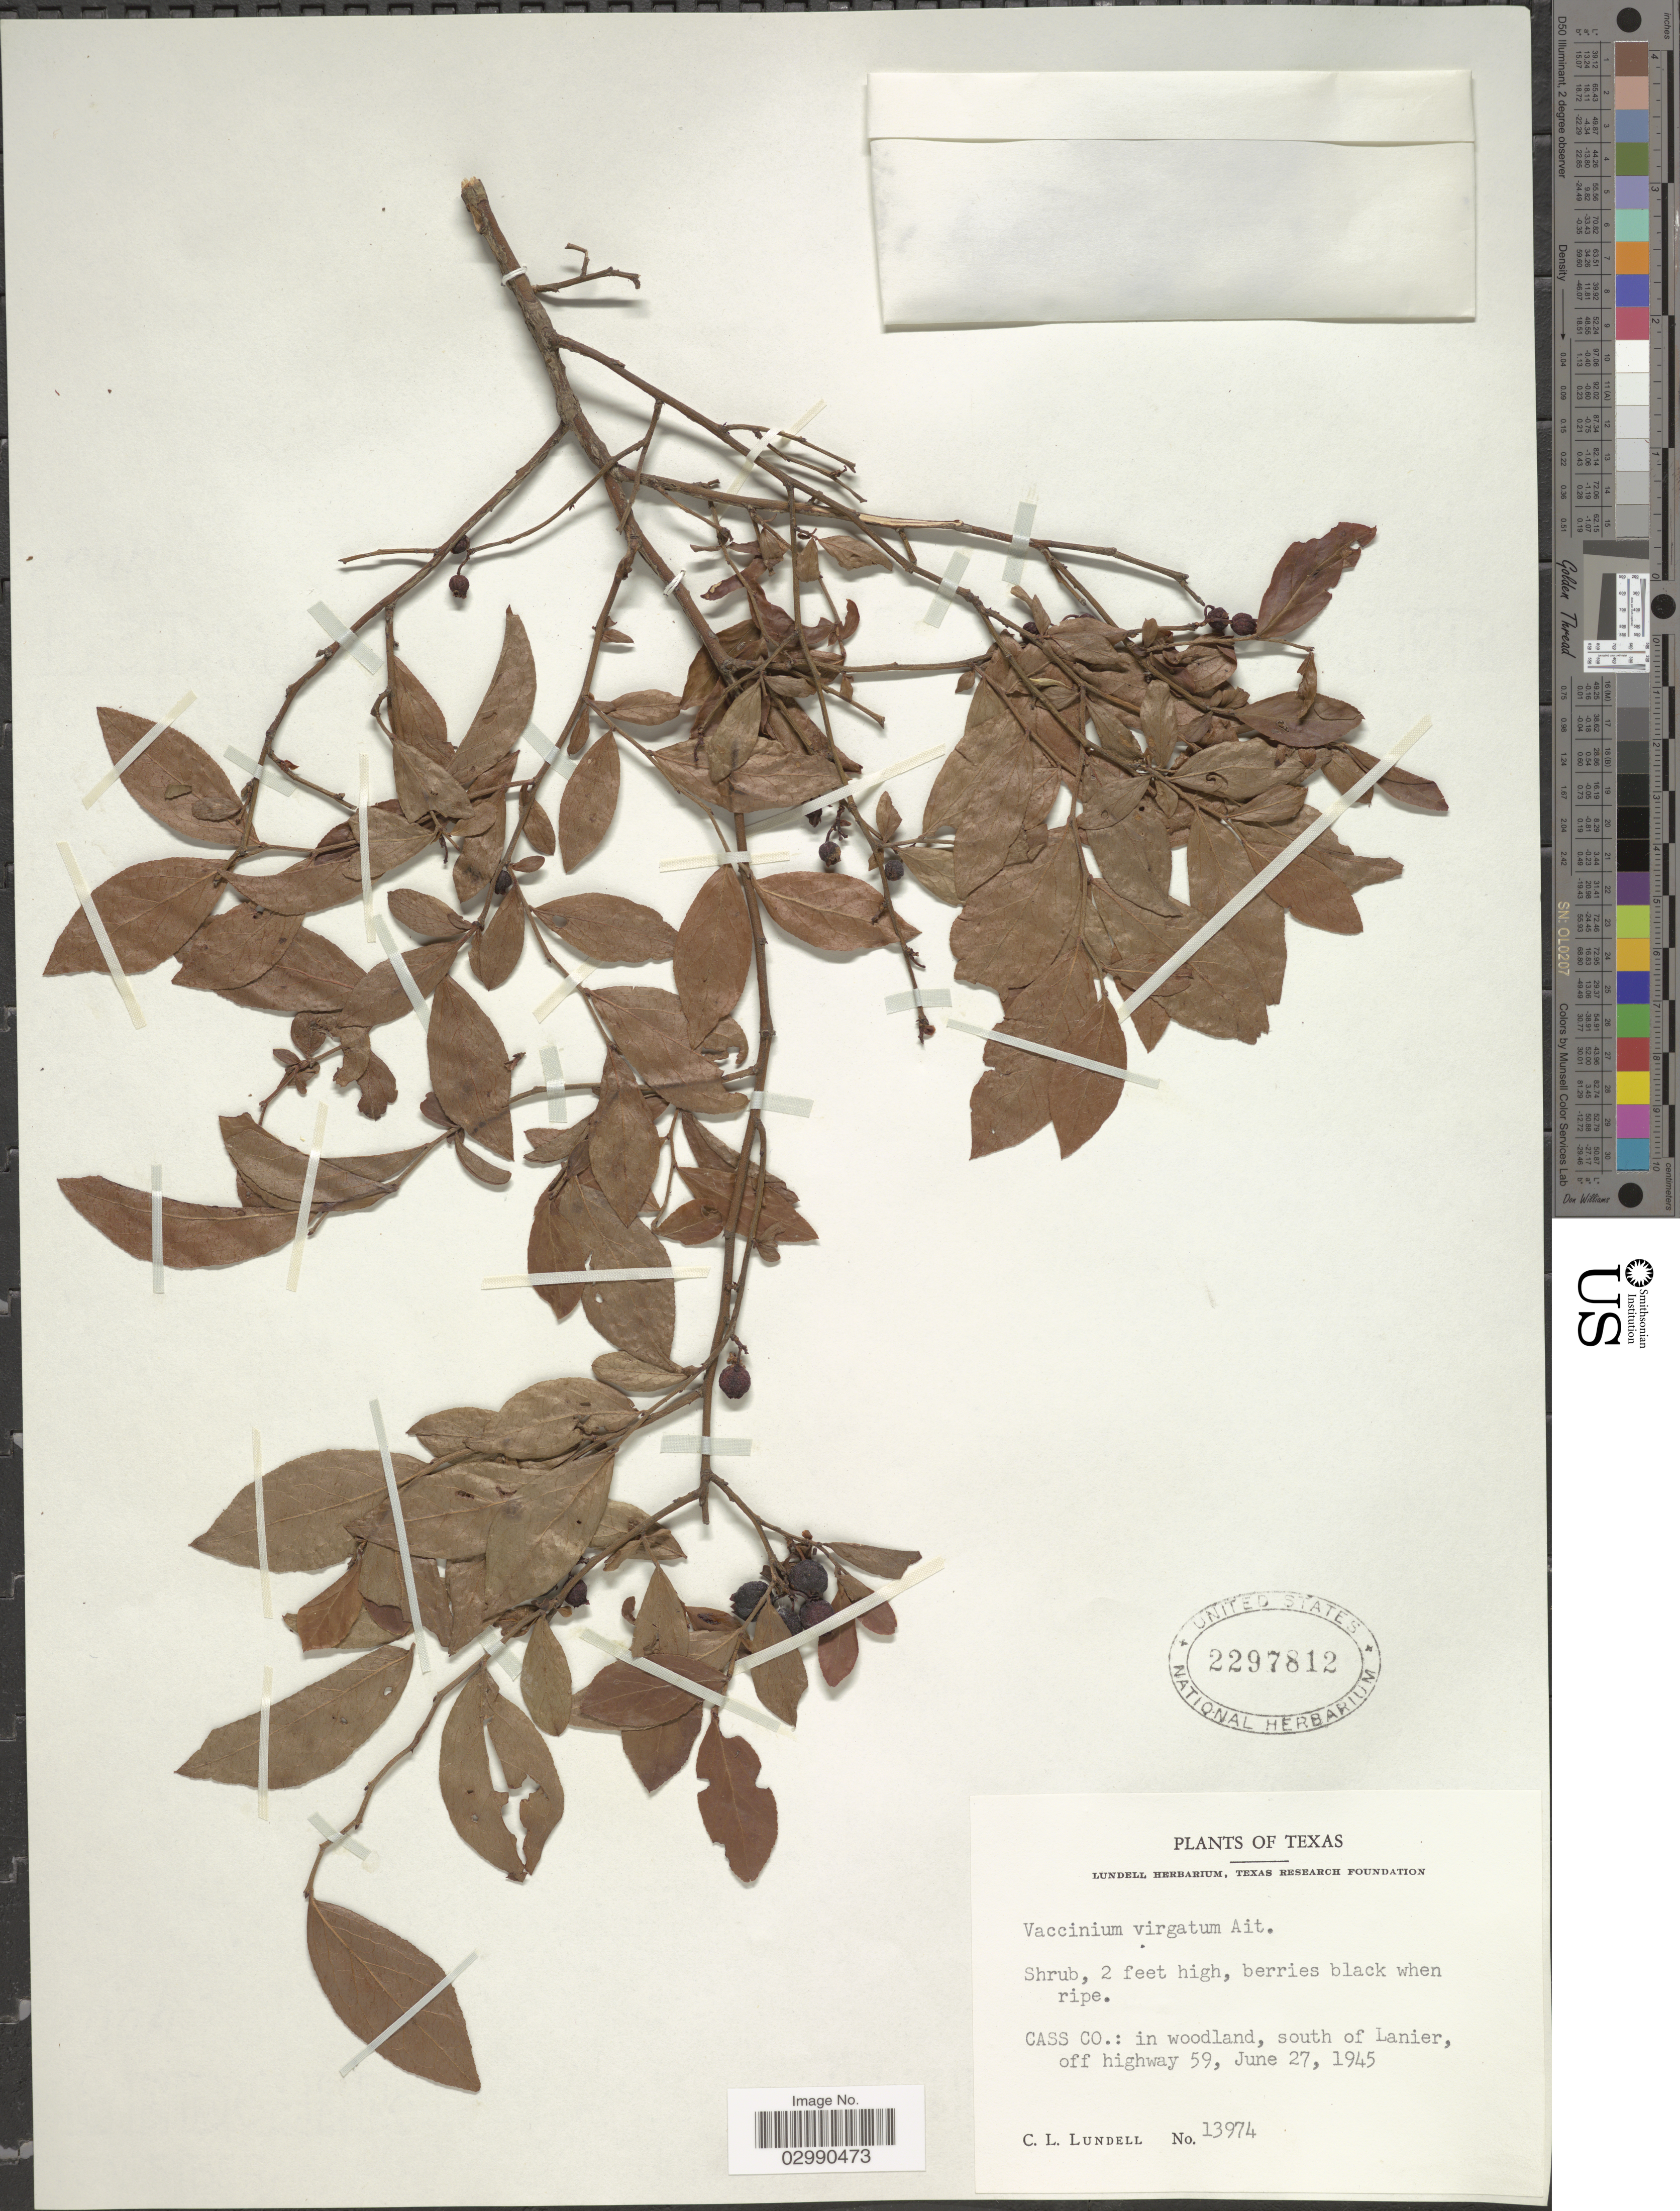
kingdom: Plantae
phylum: Tracheophyta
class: Magnoliopsida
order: Ericales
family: Ericaceae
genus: Vaccinium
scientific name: Vaccinium virgatum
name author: Aiton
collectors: C. L. Lundell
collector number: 13974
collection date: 1945-06-27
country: United States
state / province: Texas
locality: Cass Co.: in woodland, south of Lanier, off highway 59.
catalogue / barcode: US 2297812